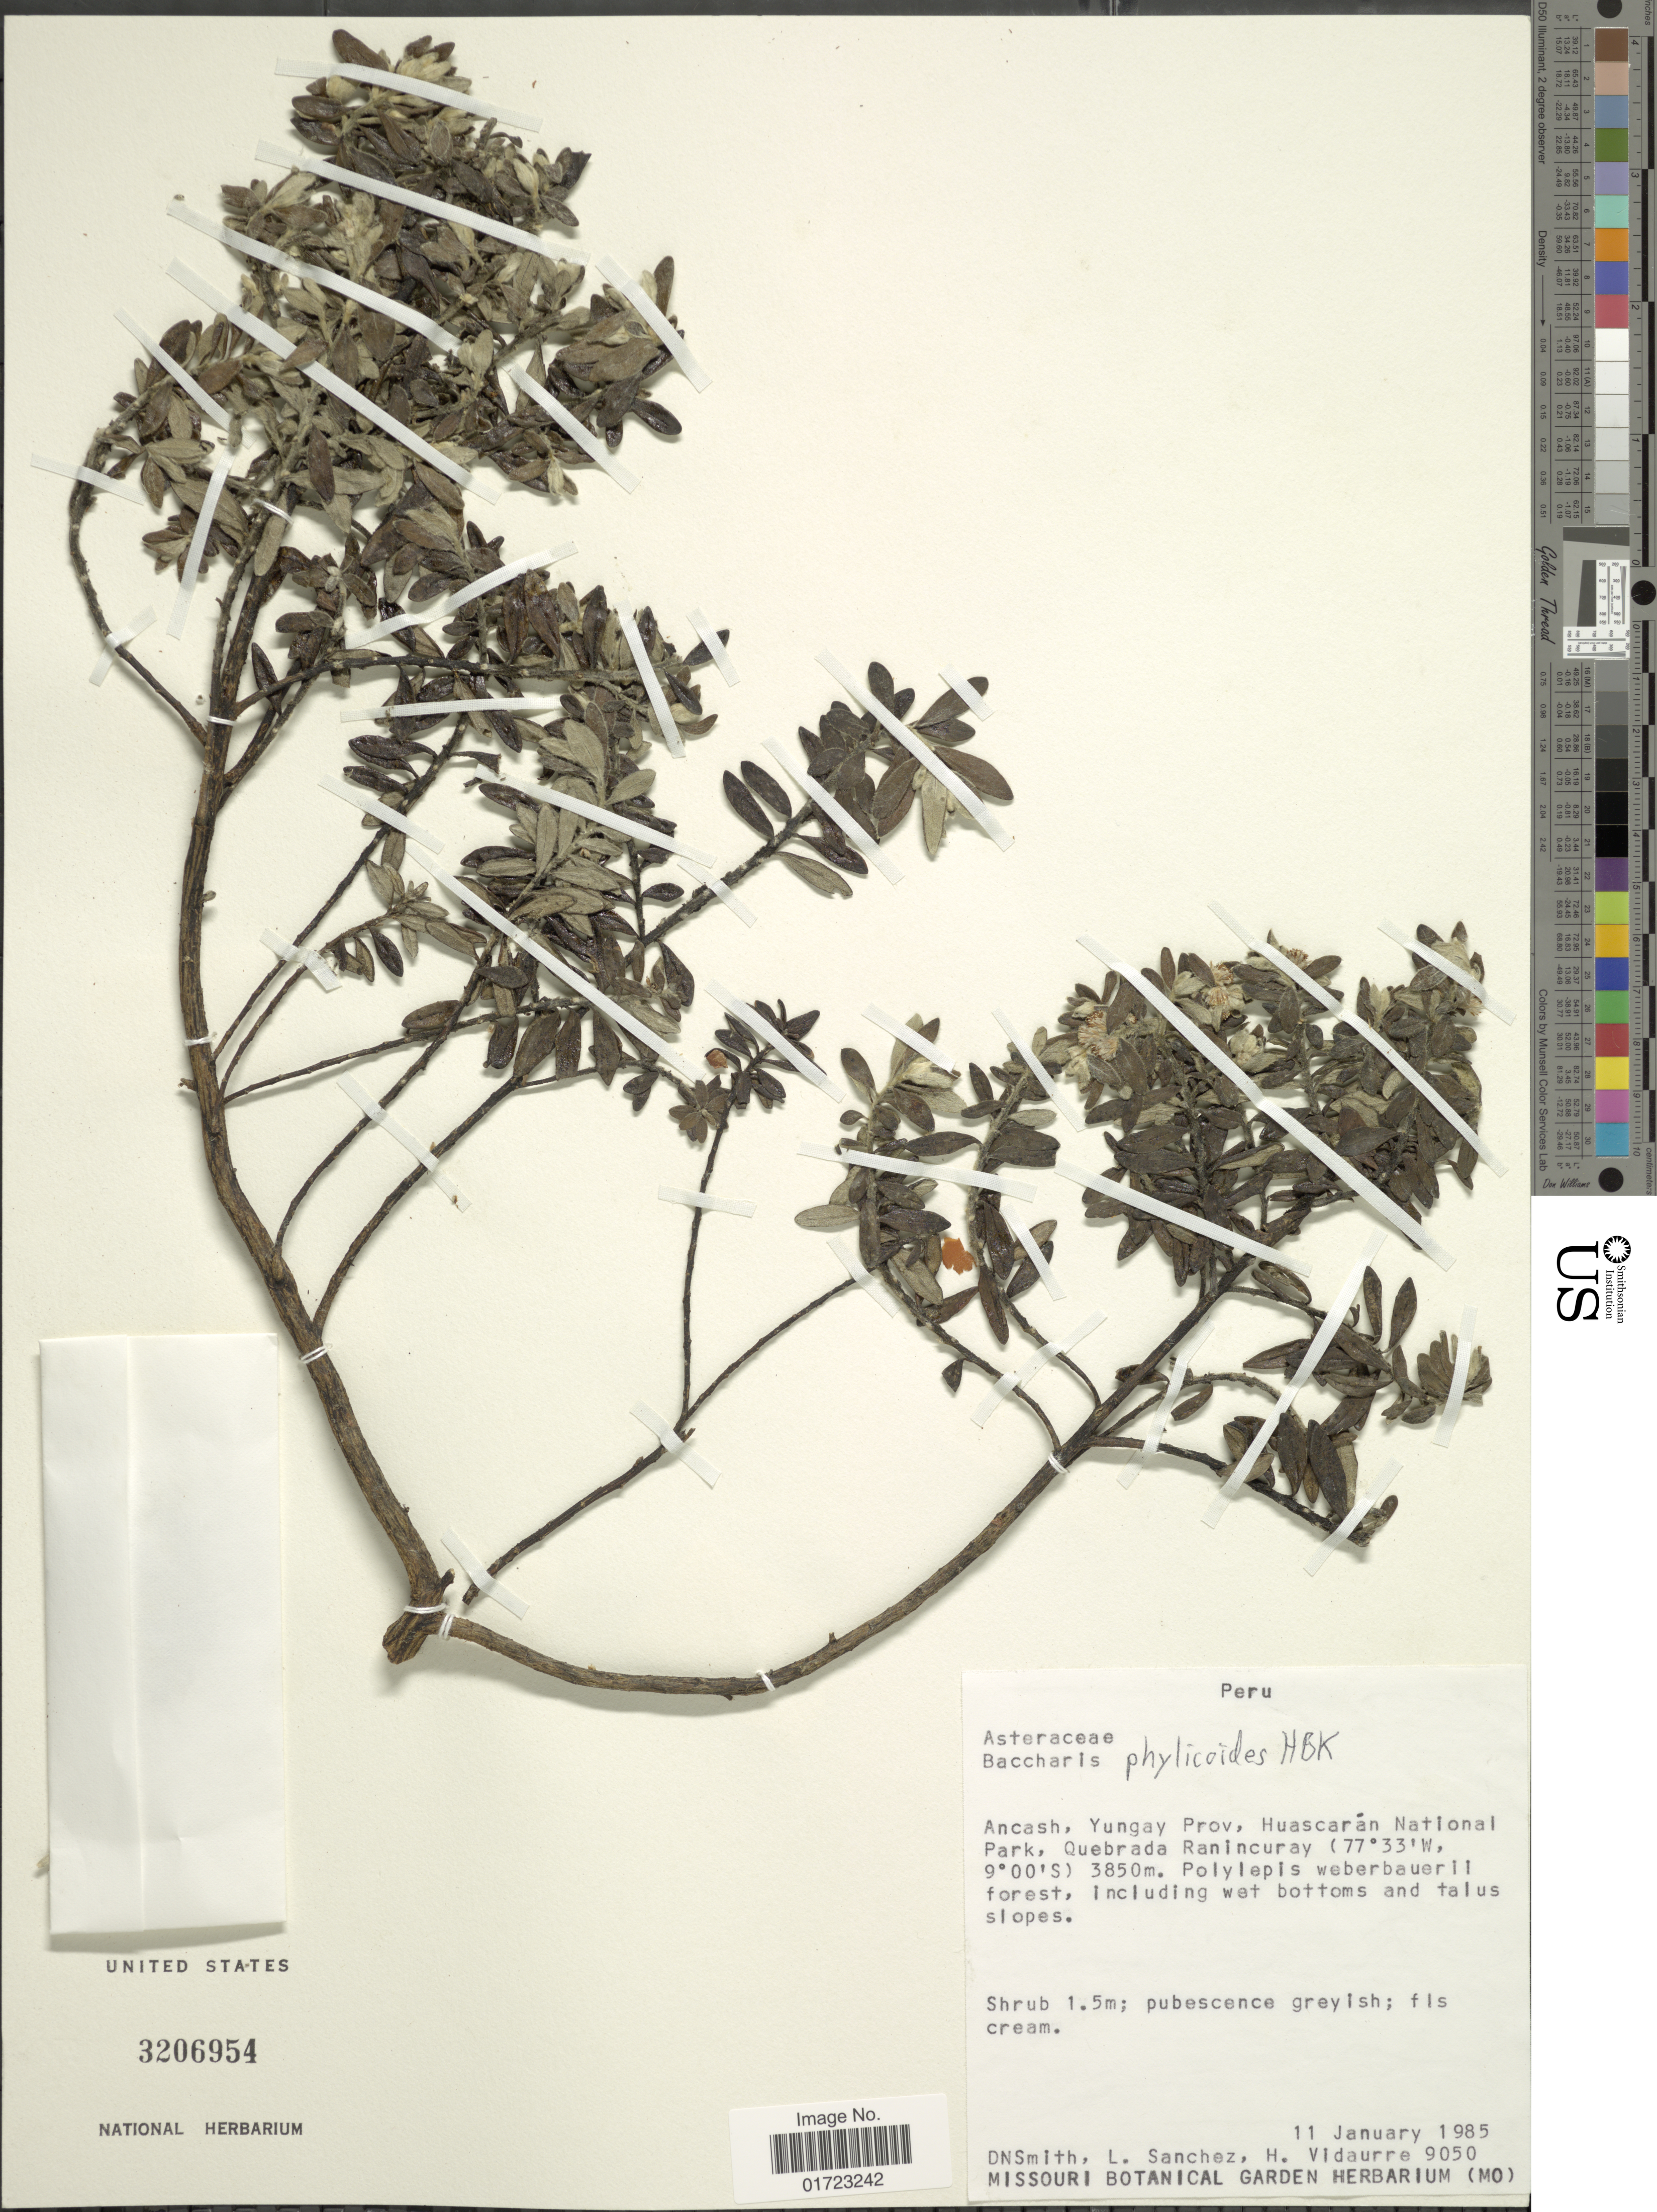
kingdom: Plantae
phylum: Tracheophyta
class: Magnoliopsida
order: Asterales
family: Asteraceae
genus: Baccharis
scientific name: Baccharis phylicoides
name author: Kunth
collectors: D. Smith, L. Sanchez & H. Vidaurre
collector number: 9050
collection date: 1985-01-11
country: Peru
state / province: Ancash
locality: Ancash, Yungay Prov. Huascaran National Park, Quebrada Ranincuray.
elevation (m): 3850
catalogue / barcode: US 3206954